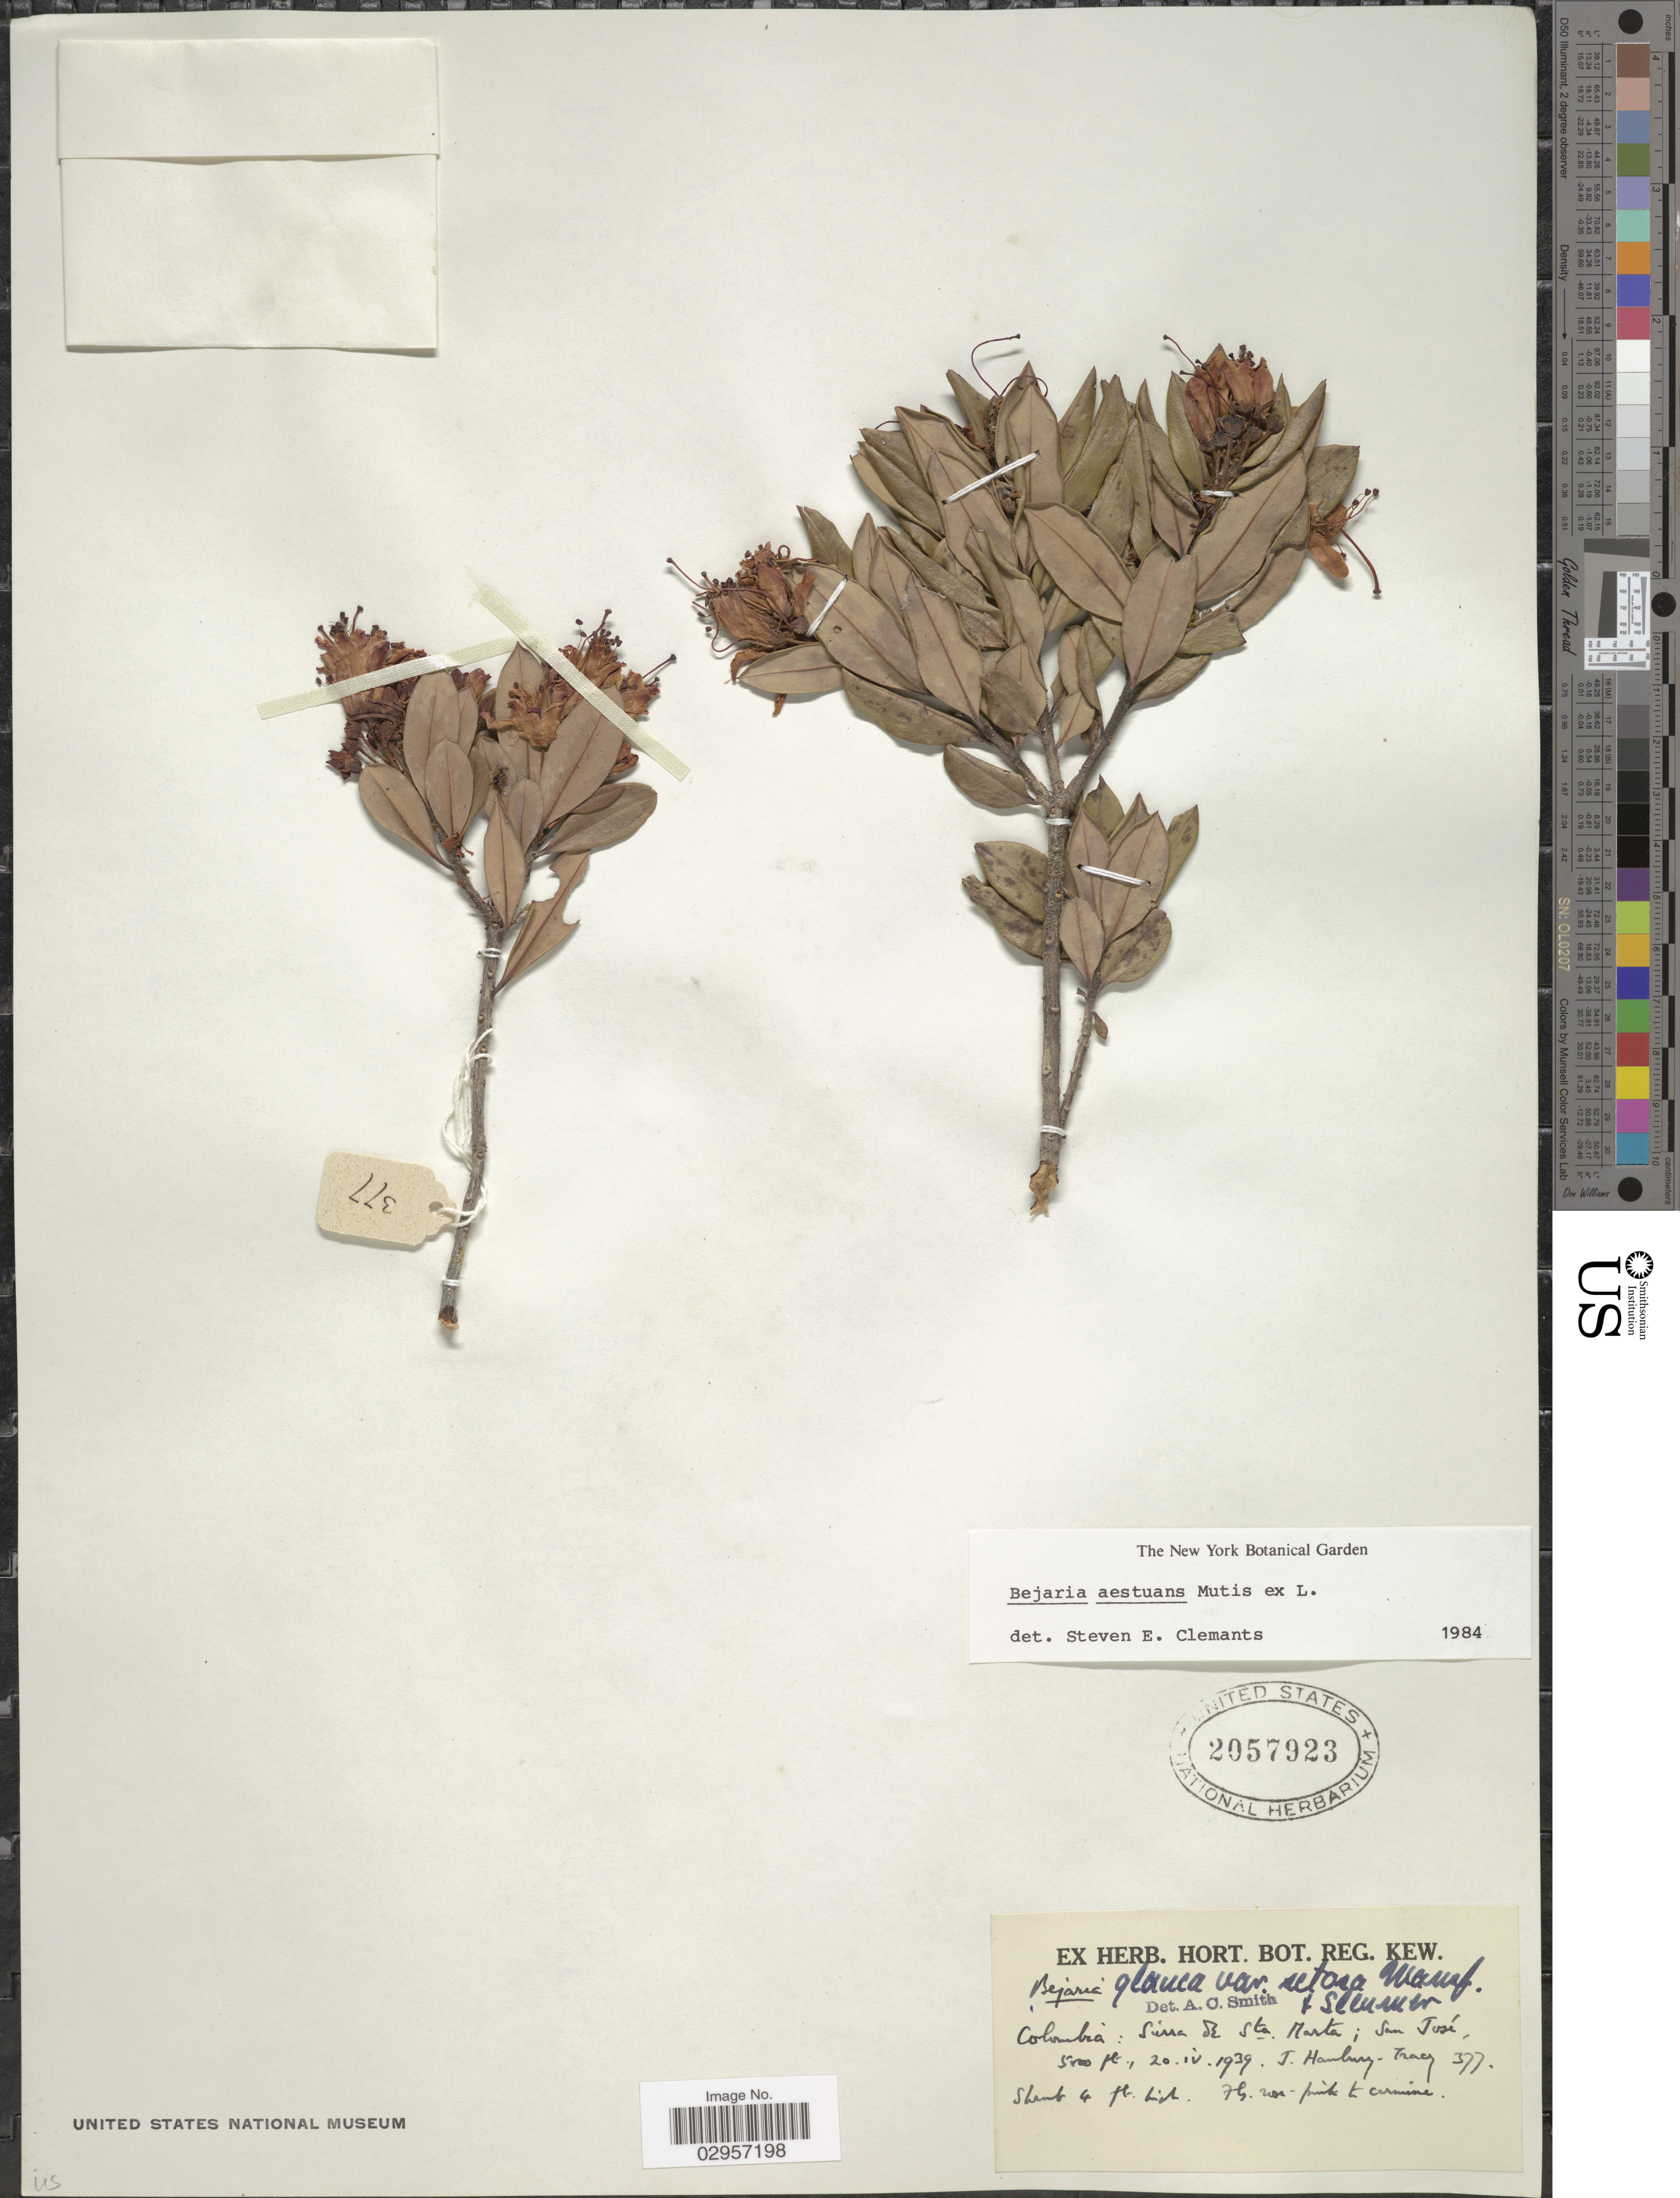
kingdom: Plantae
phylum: Tracheophyta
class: Magnoliopsida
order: Ericales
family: Ericaceae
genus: Befaria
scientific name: Befaria aestuans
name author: Mutis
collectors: J. Hanbury-Tracy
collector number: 377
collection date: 1939-04-20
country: Colombia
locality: Sierra de Sta. Marta; San José.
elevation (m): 1524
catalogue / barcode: US 2057923